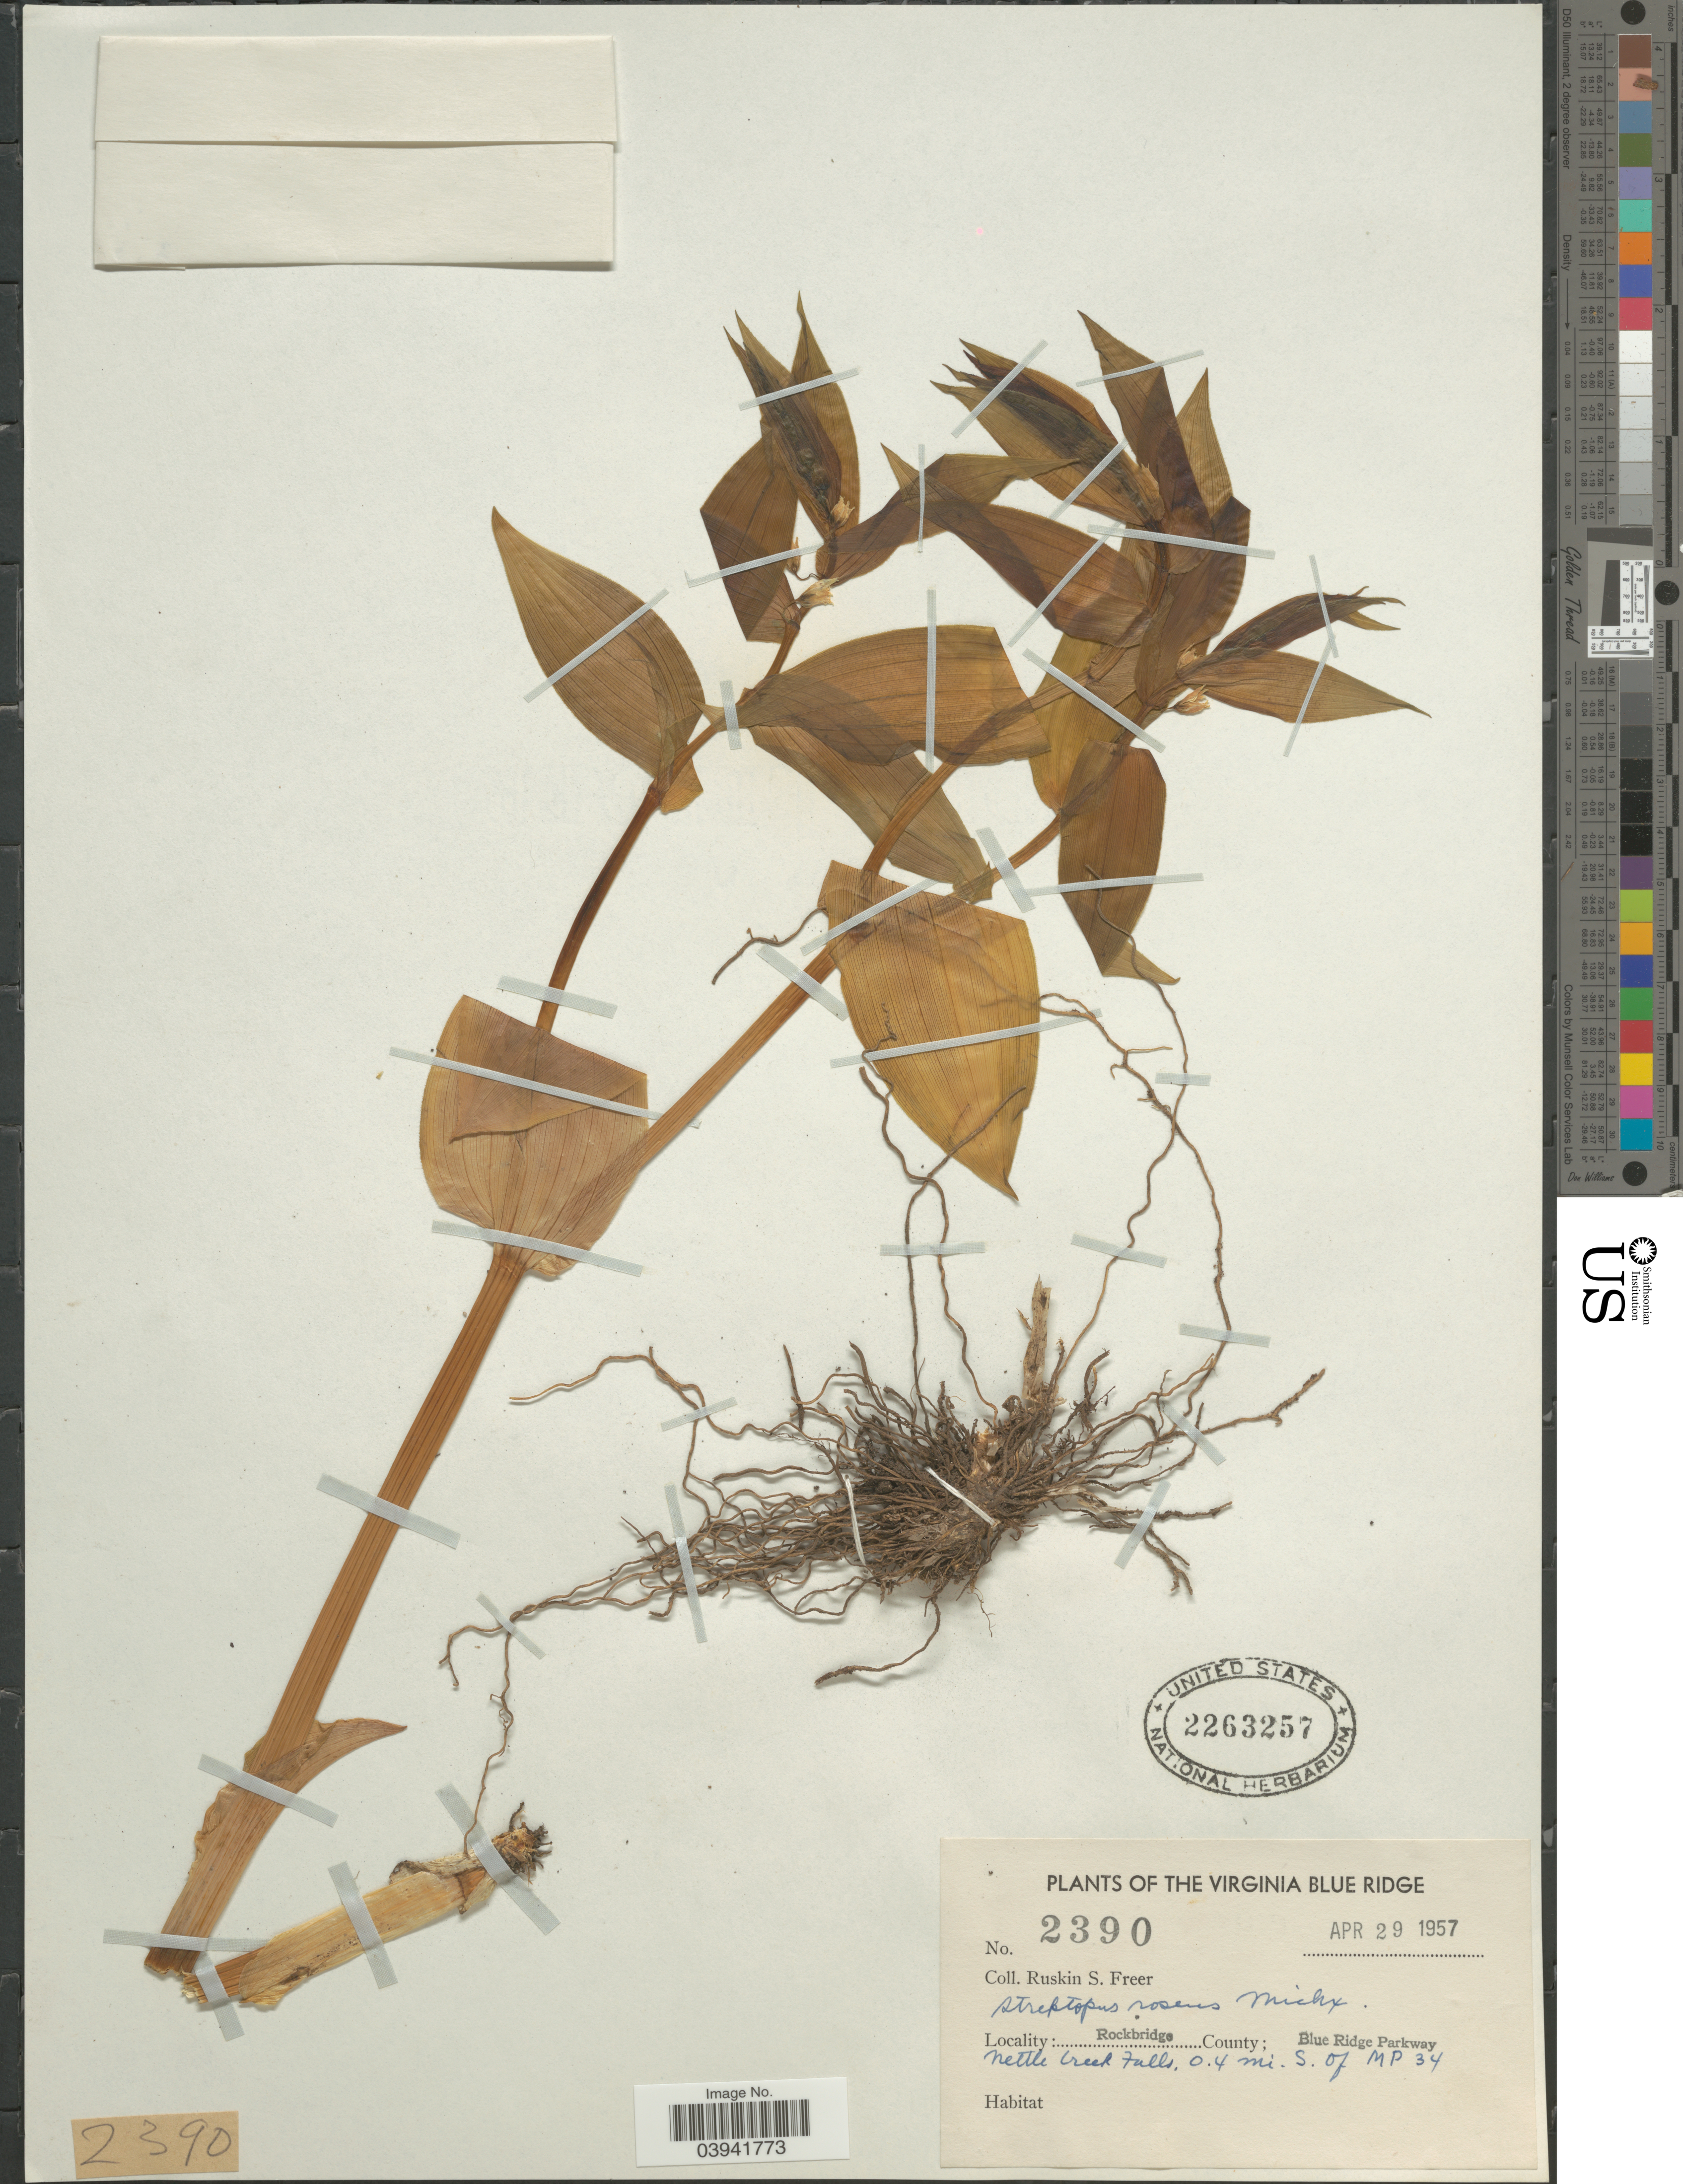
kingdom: Plantae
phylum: Tracheophyta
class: Liliopsida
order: Liliales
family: Liliaceae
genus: Streptopus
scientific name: Streptopus roseus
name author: Michx.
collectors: R. Freer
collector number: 2390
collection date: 1957-04-29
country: United States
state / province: Virginia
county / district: Rockbridge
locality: The Virginia Blue Ridge. Rockbridge County; Blue Ridge Parkway. Nettle Creek Falls, 0.4 mi. S. of MP 34.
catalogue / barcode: US 2263257